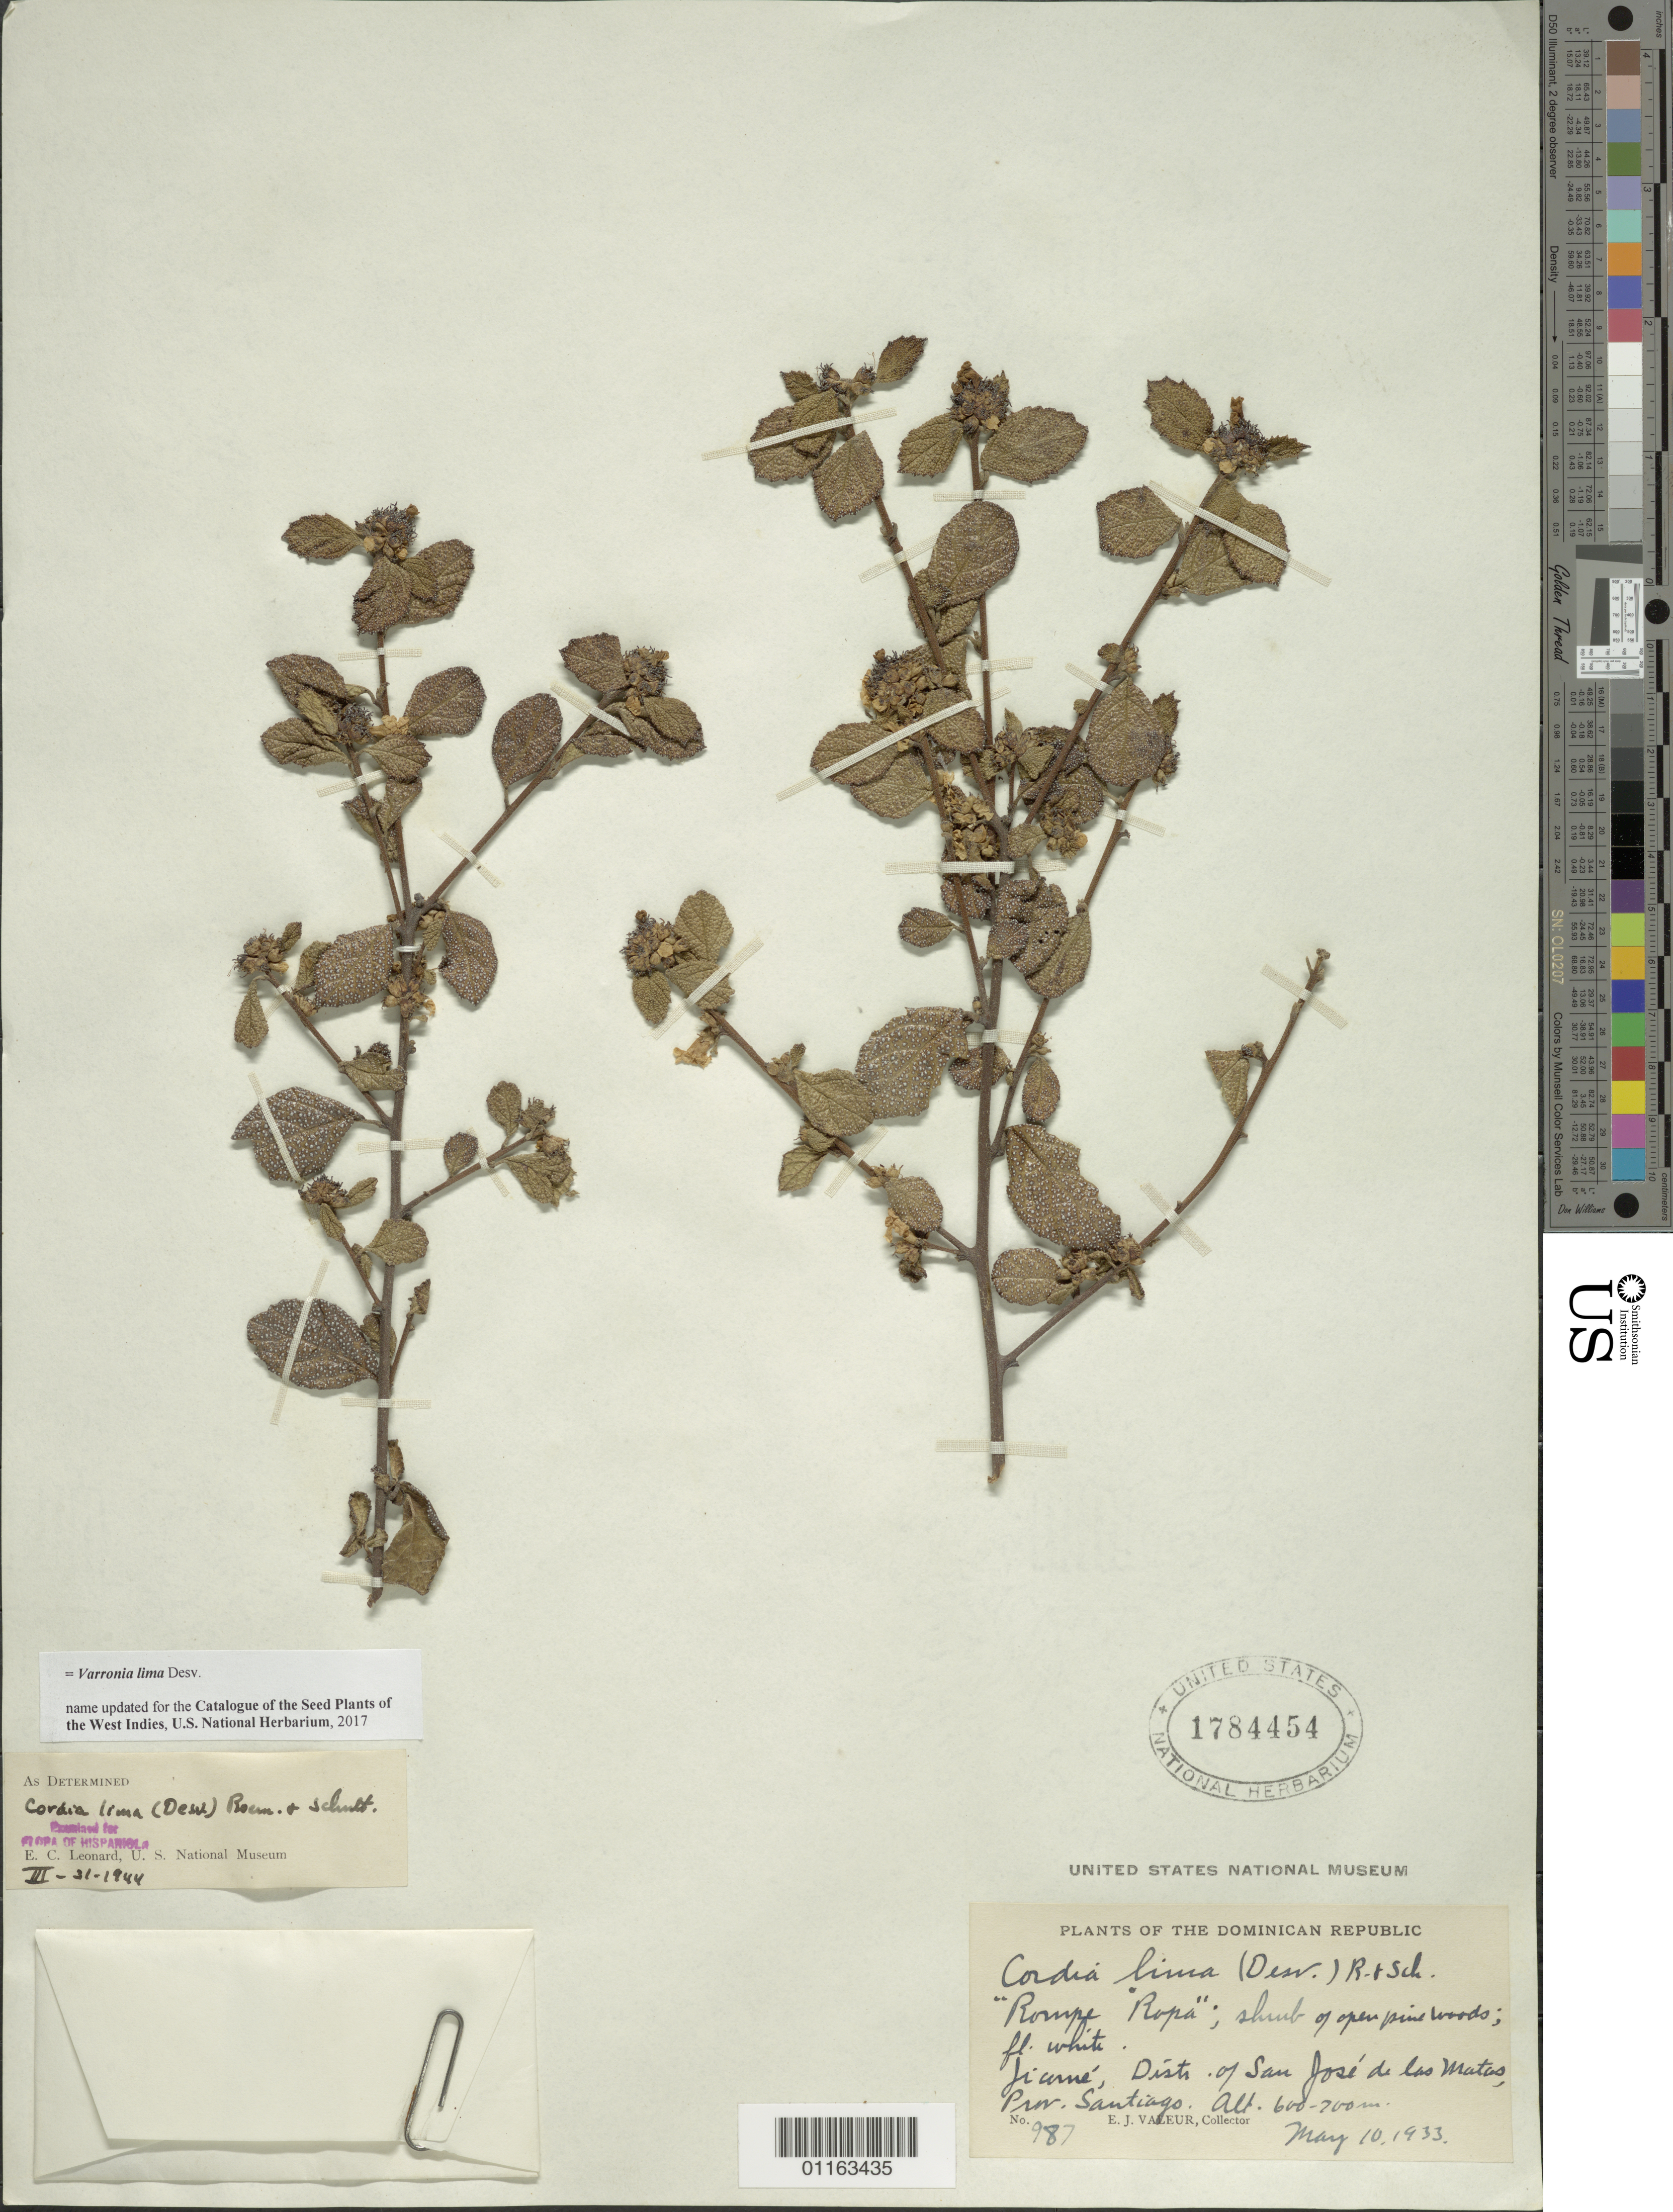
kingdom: Plantae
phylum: Tracheophyta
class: Magnoliopsida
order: Boraginales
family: Cordiaceae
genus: Varronia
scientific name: Varronia lima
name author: Desv.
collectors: E. Valeur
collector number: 987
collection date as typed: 10 May 1933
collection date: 1933-05-10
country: Dominican Republic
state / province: Santiago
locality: Jiurné [?], Distr. of San José de las Matas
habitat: Open pine woods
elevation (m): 600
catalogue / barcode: US 1784454